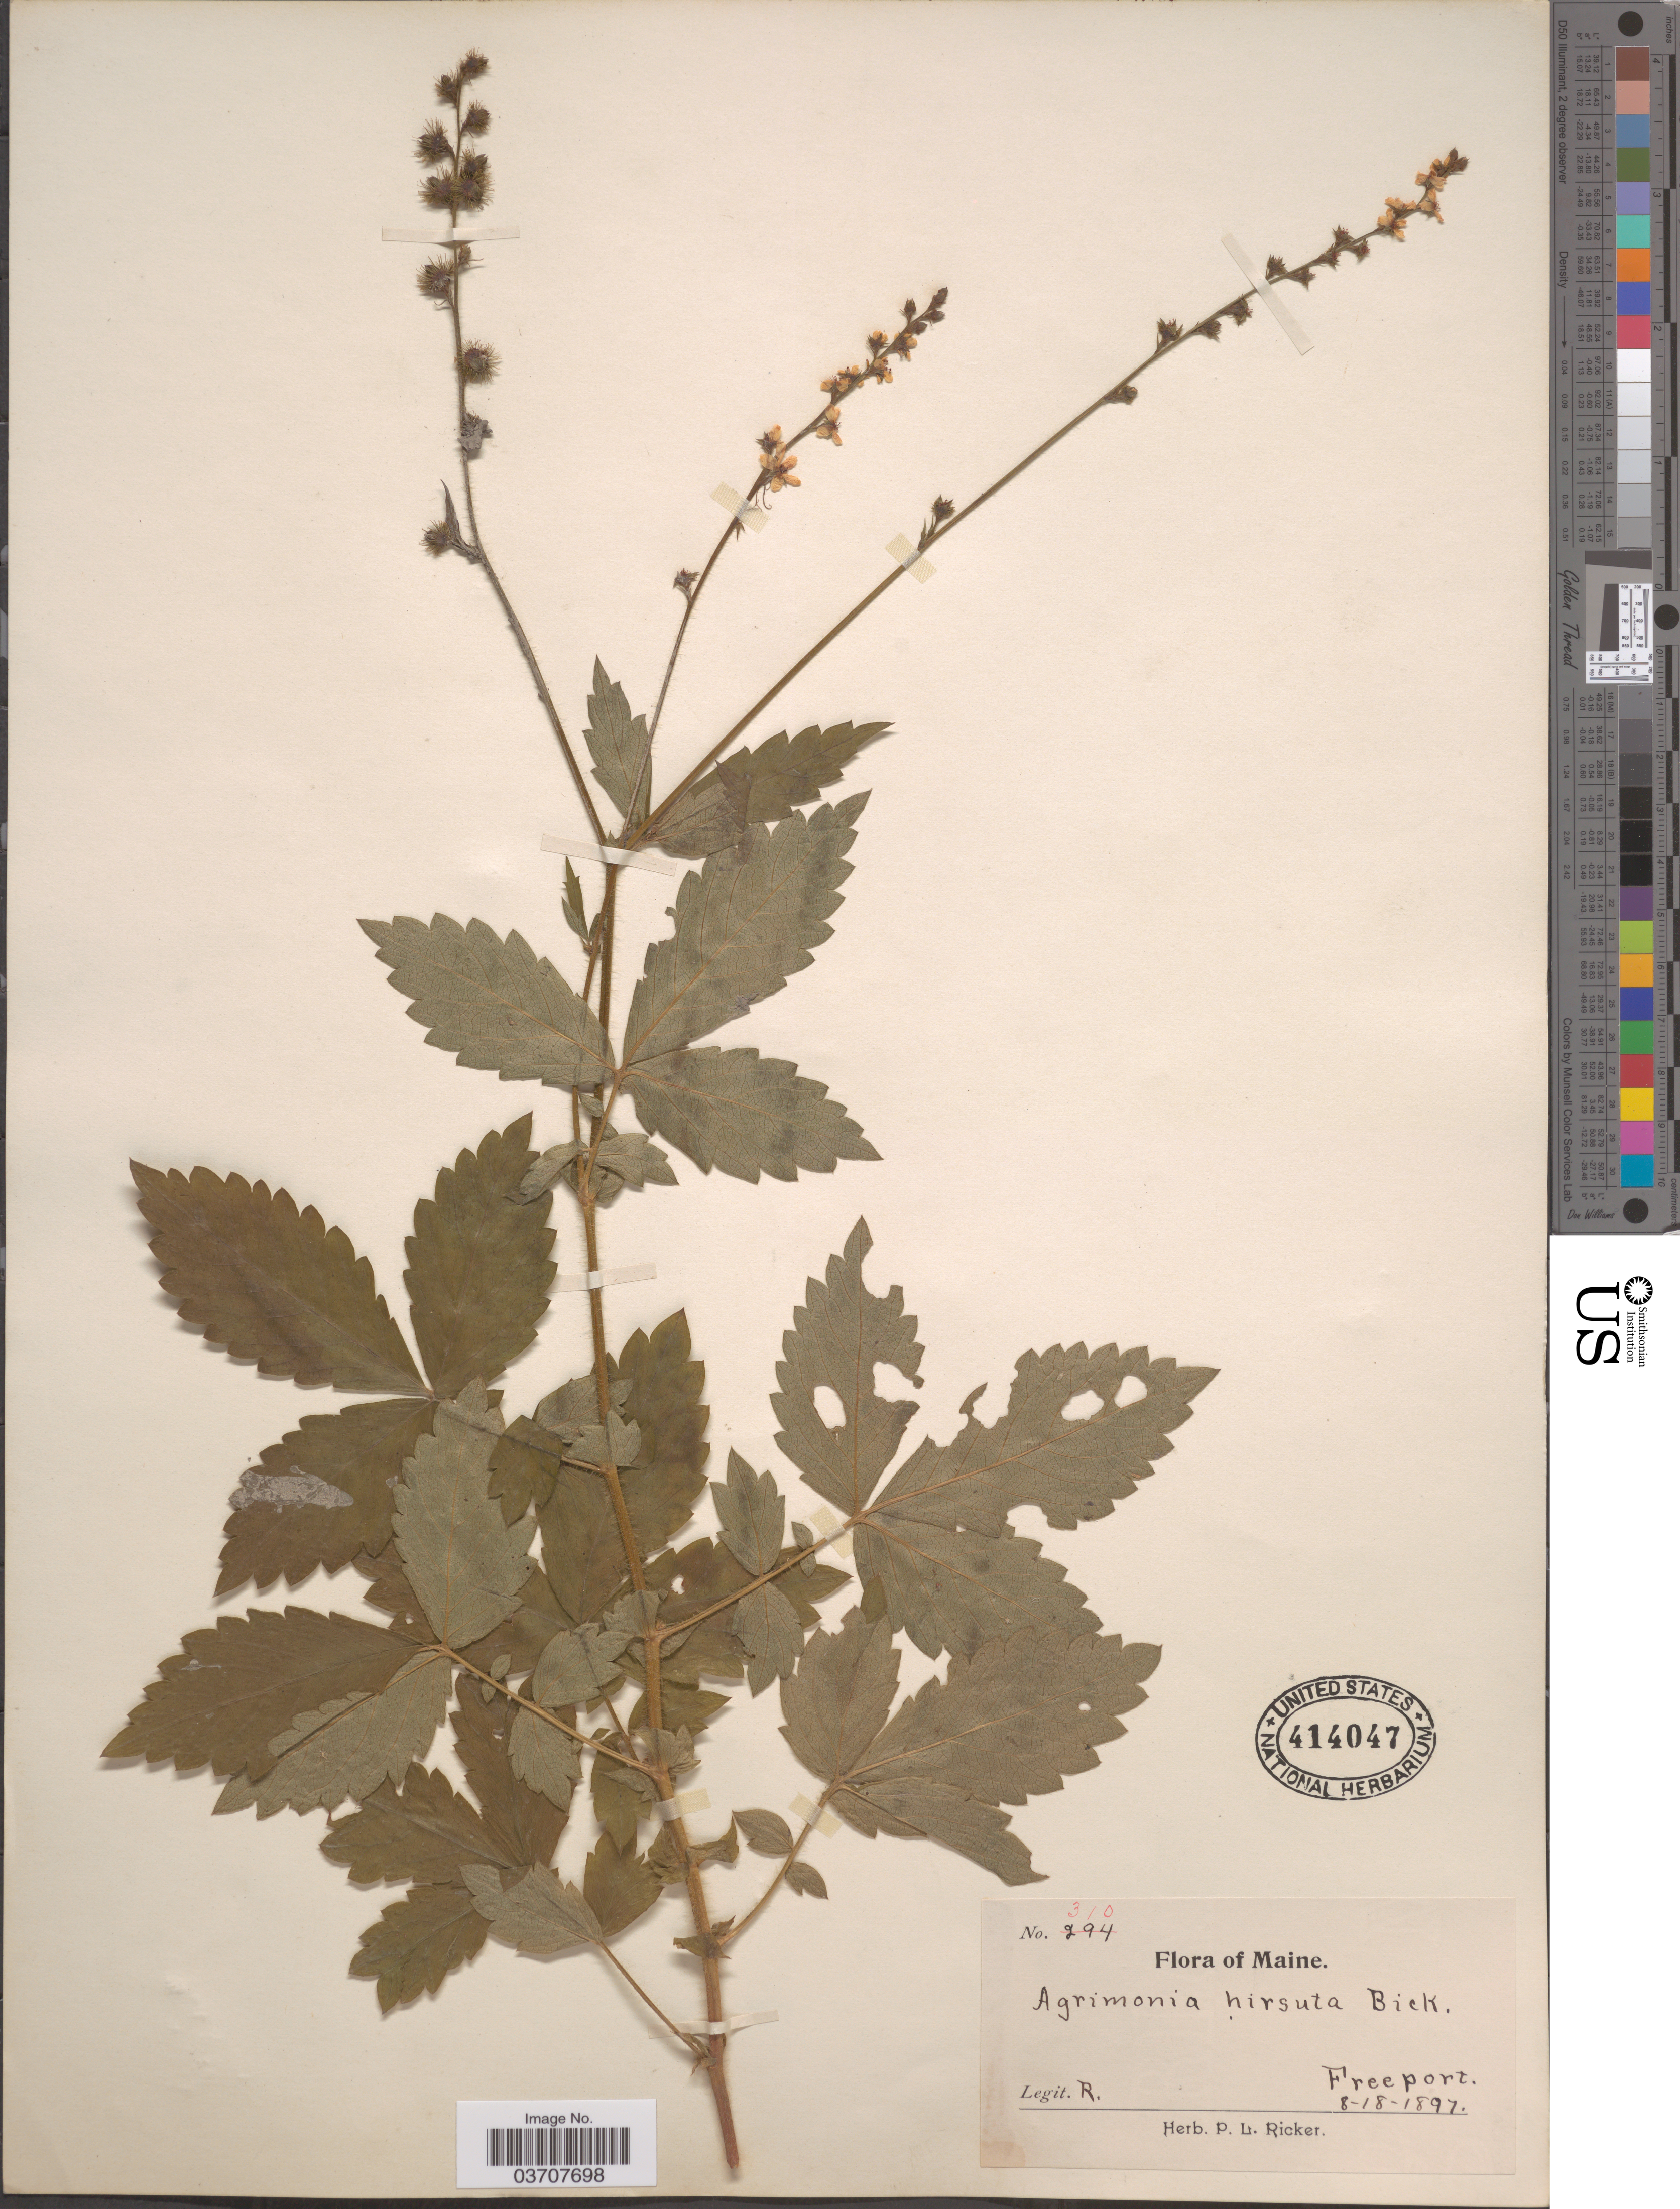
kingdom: Plantae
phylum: Tracheophyta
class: Magnoliopsida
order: Rosales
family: Rosaceae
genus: Agrimonia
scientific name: Agrimonia gryposepala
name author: Wallr.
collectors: P. Ricker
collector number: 310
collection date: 1897-08-18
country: United States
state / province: Maine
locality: Freeport.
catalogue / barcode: US 414047